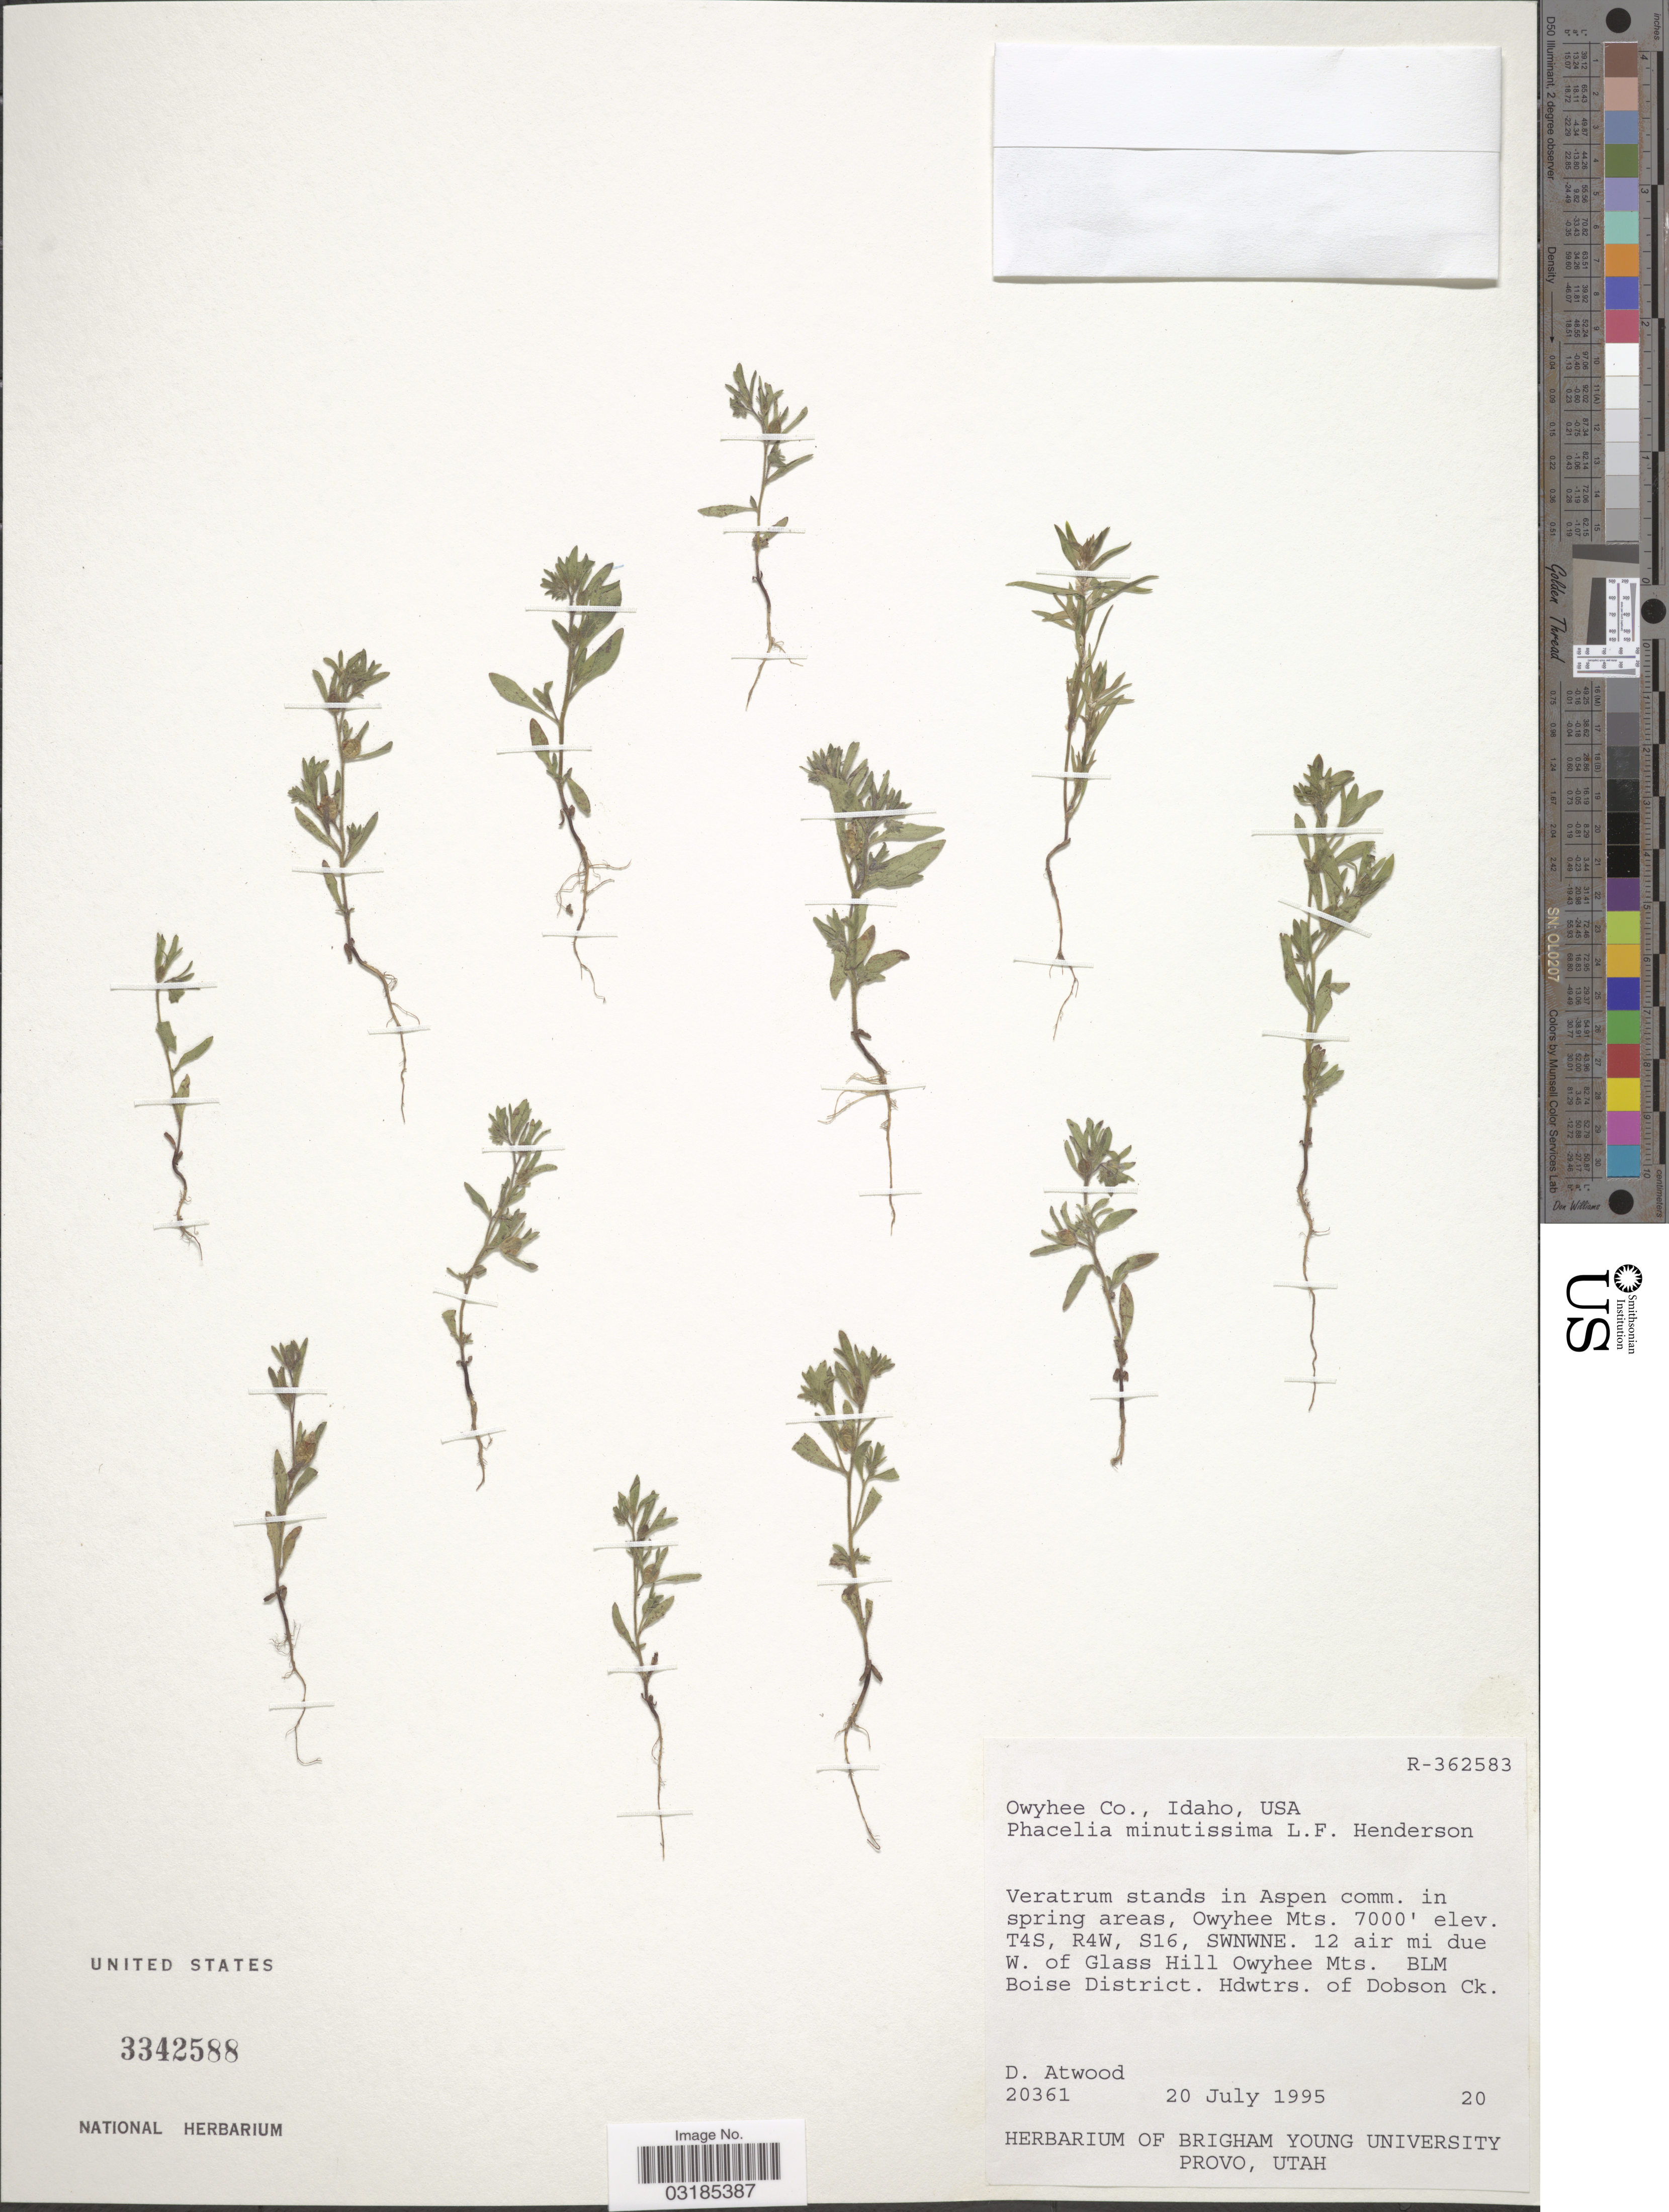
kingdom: Plantae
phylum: Tracheophyta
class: Magnoliopsida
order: Boraginales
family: Hydrophyllaceae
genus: Phacelia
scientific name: Phacelia minutissima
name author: L.F. Hend.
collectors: D. Atwood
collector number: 20361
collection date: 1995-07-20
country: United States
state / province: Idaho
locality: Owyhee Co. Owyhee Mts. T4S, R4W, S16, SWNWNE. 12 air mi due W. of Glass Hill Owyhee Mts. BLM Boise District. Hdwtrs. of Dobson Ck.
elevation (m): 2134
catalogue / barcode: US 3342588